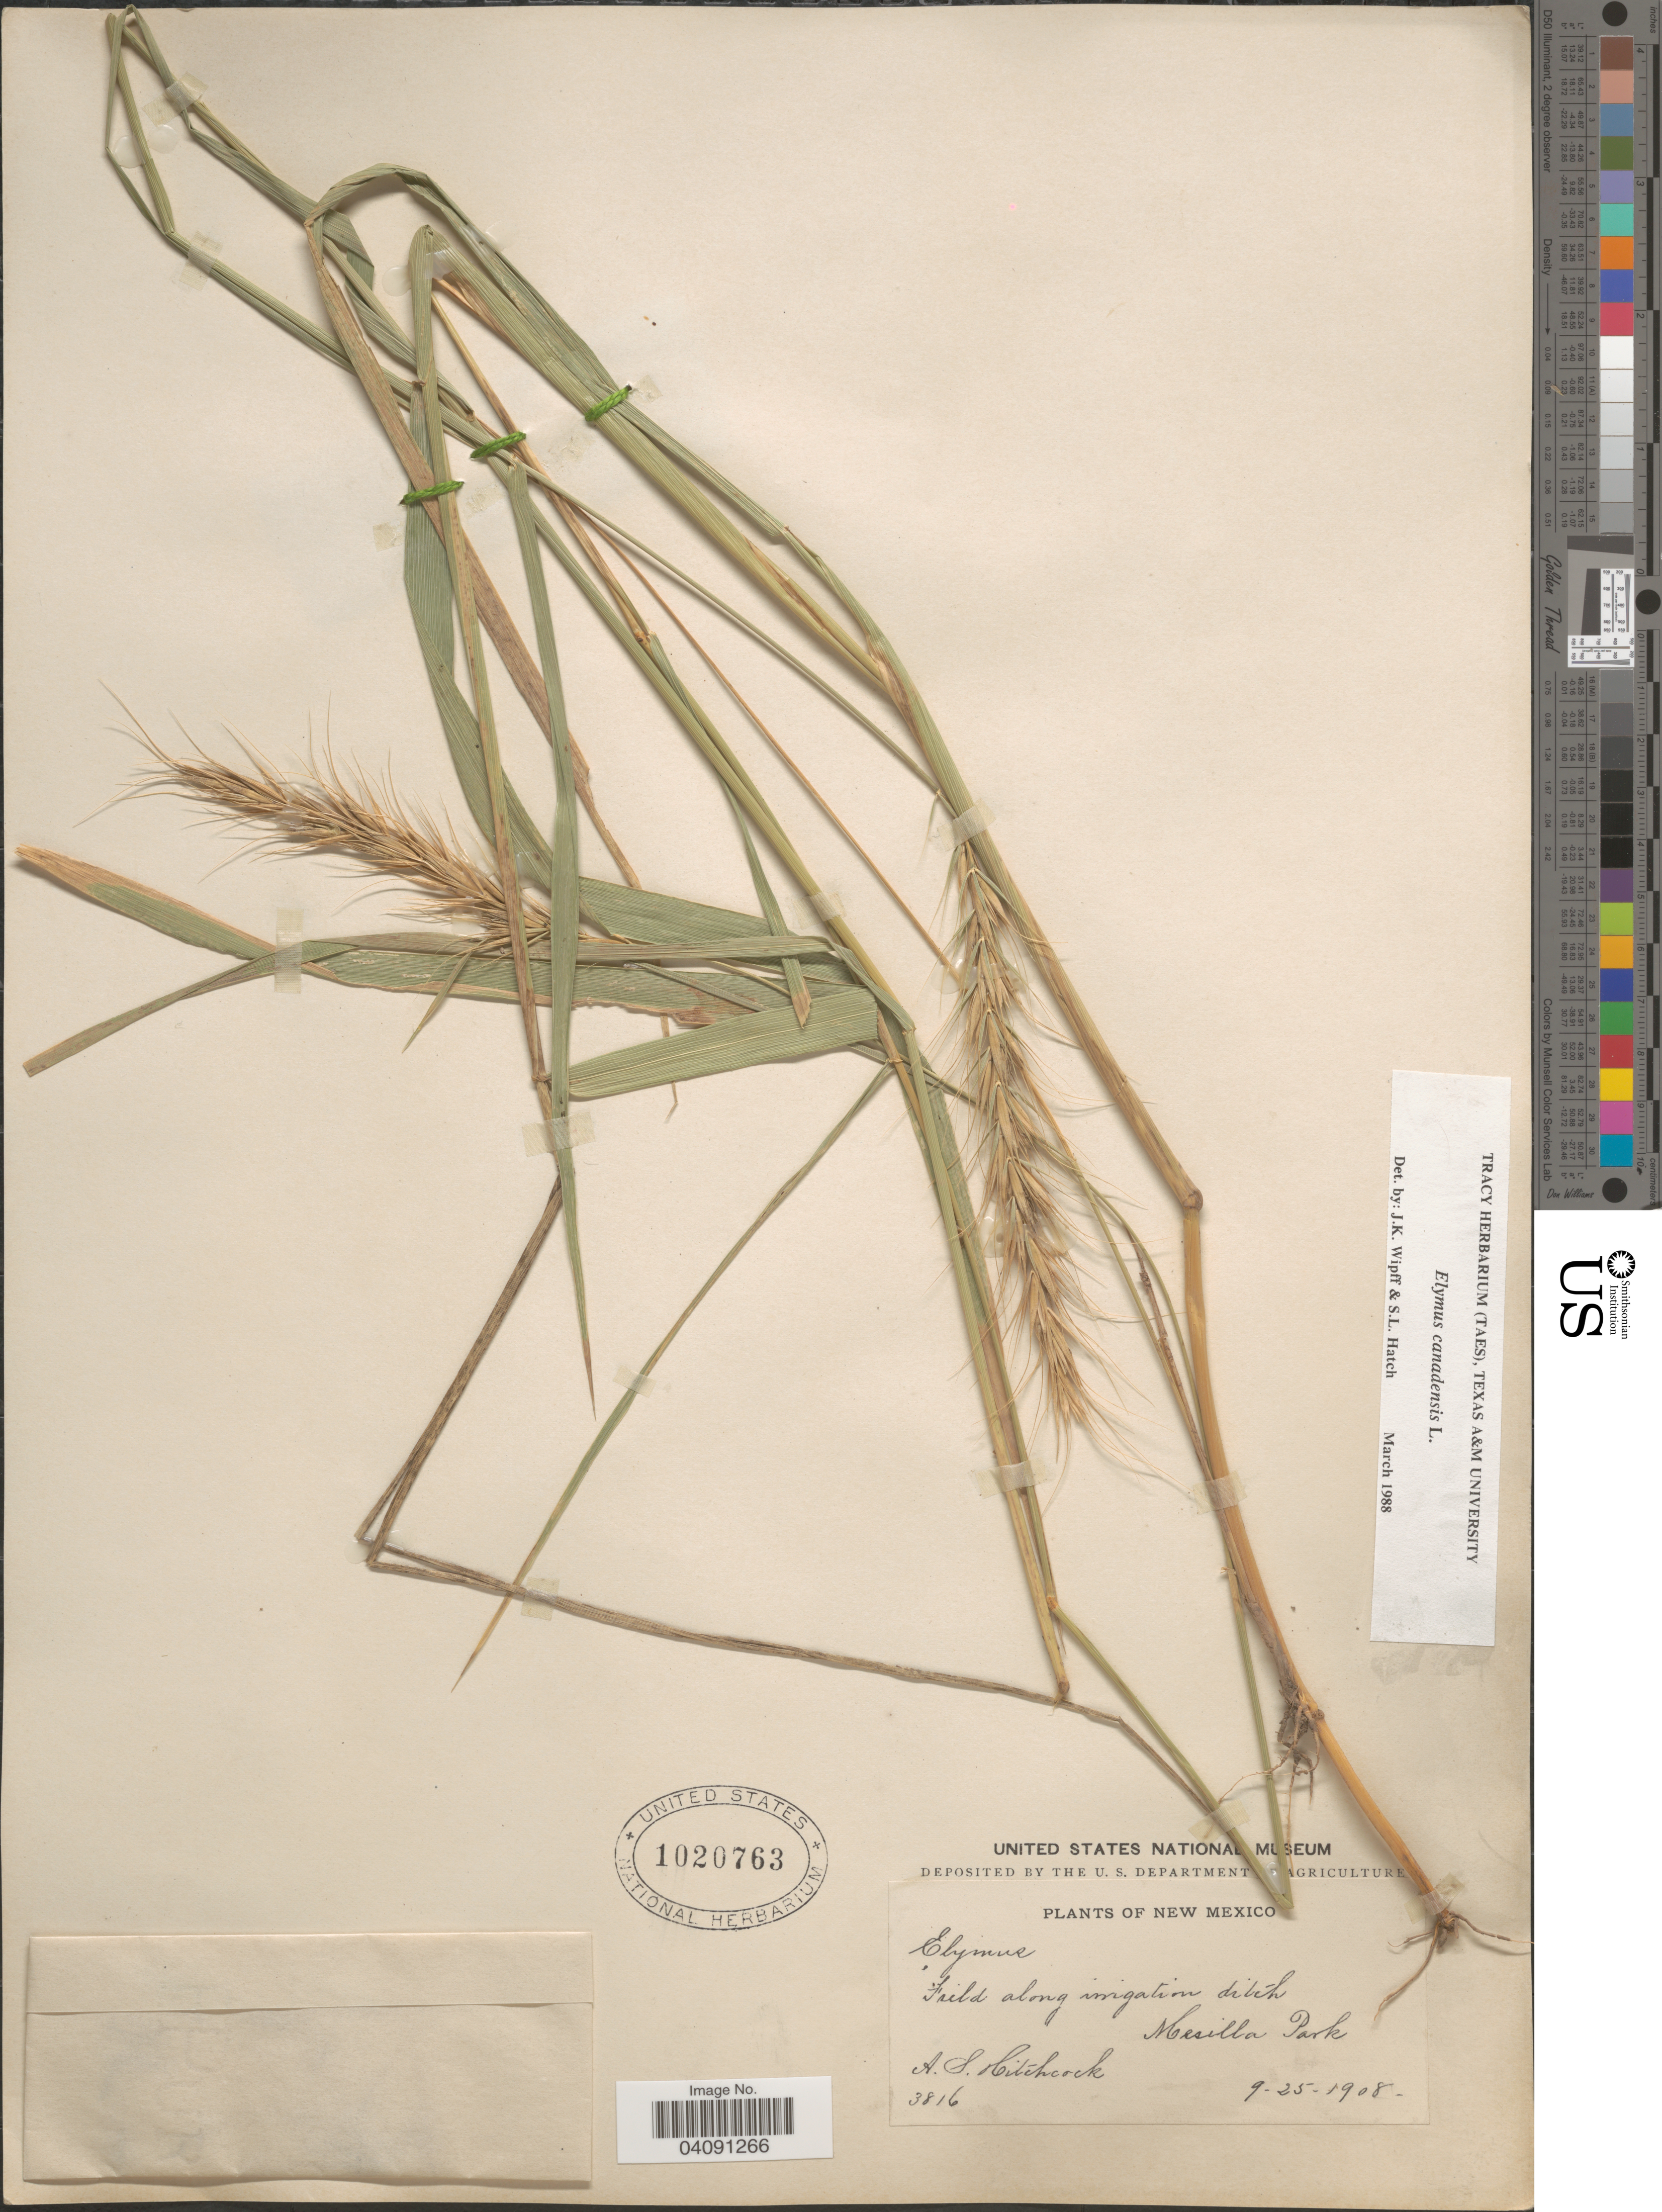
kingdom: Plantae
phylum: Tracheophyta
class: Liliopsida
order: Poales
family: Poaceae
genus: Elymus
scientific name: Elymus canadensis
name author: L.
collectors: A. S. Hitchcock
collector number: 3816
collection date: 1908-09-25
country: United States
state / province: New Mexico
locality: Field along irrigation ditch. Mesilla Park.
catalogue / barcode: US 1020763